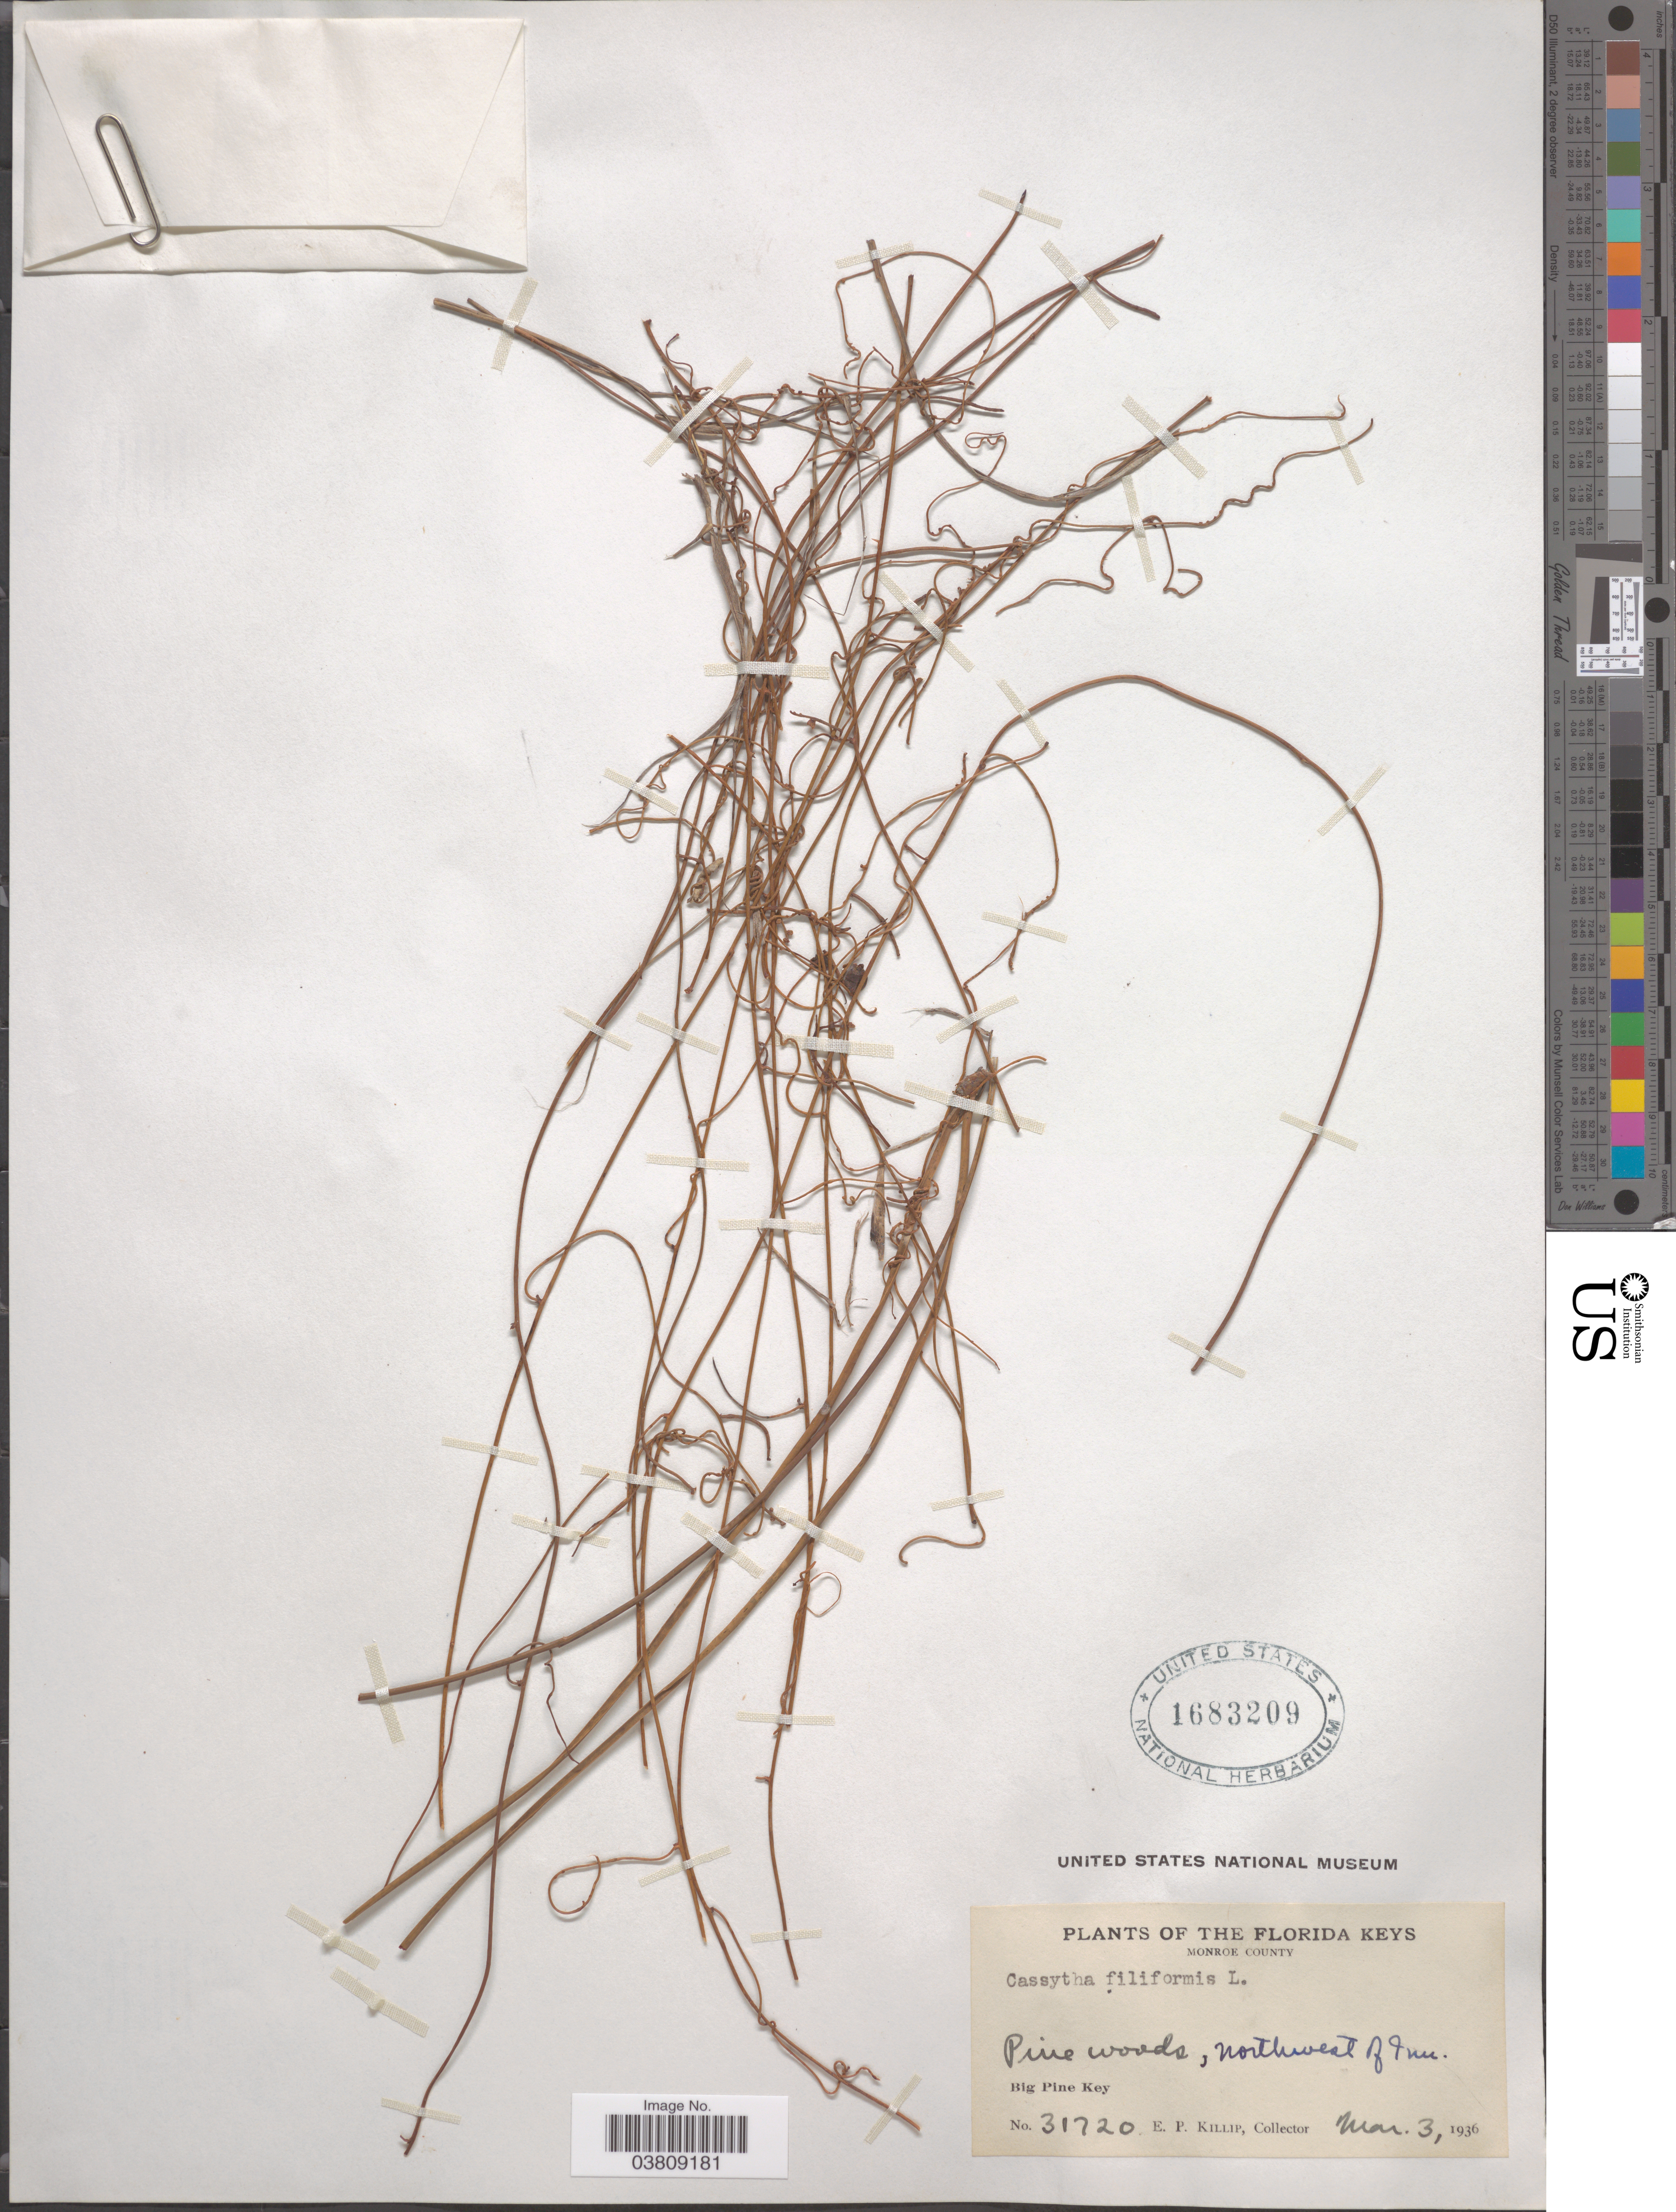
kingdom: Plantae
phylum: Tracheophyta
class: Magnoliopsida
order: Laurales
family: Lauraceae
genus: Cassytha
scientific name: Cassytha filiformis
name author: L.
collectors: E. P. Killip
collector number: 31720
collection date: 1936-03-03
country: United States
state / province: Florida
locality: Florida Keys, Monroe County. Pine woods, northwest of Inn. Big Pine Key.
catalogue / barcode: US 1683209